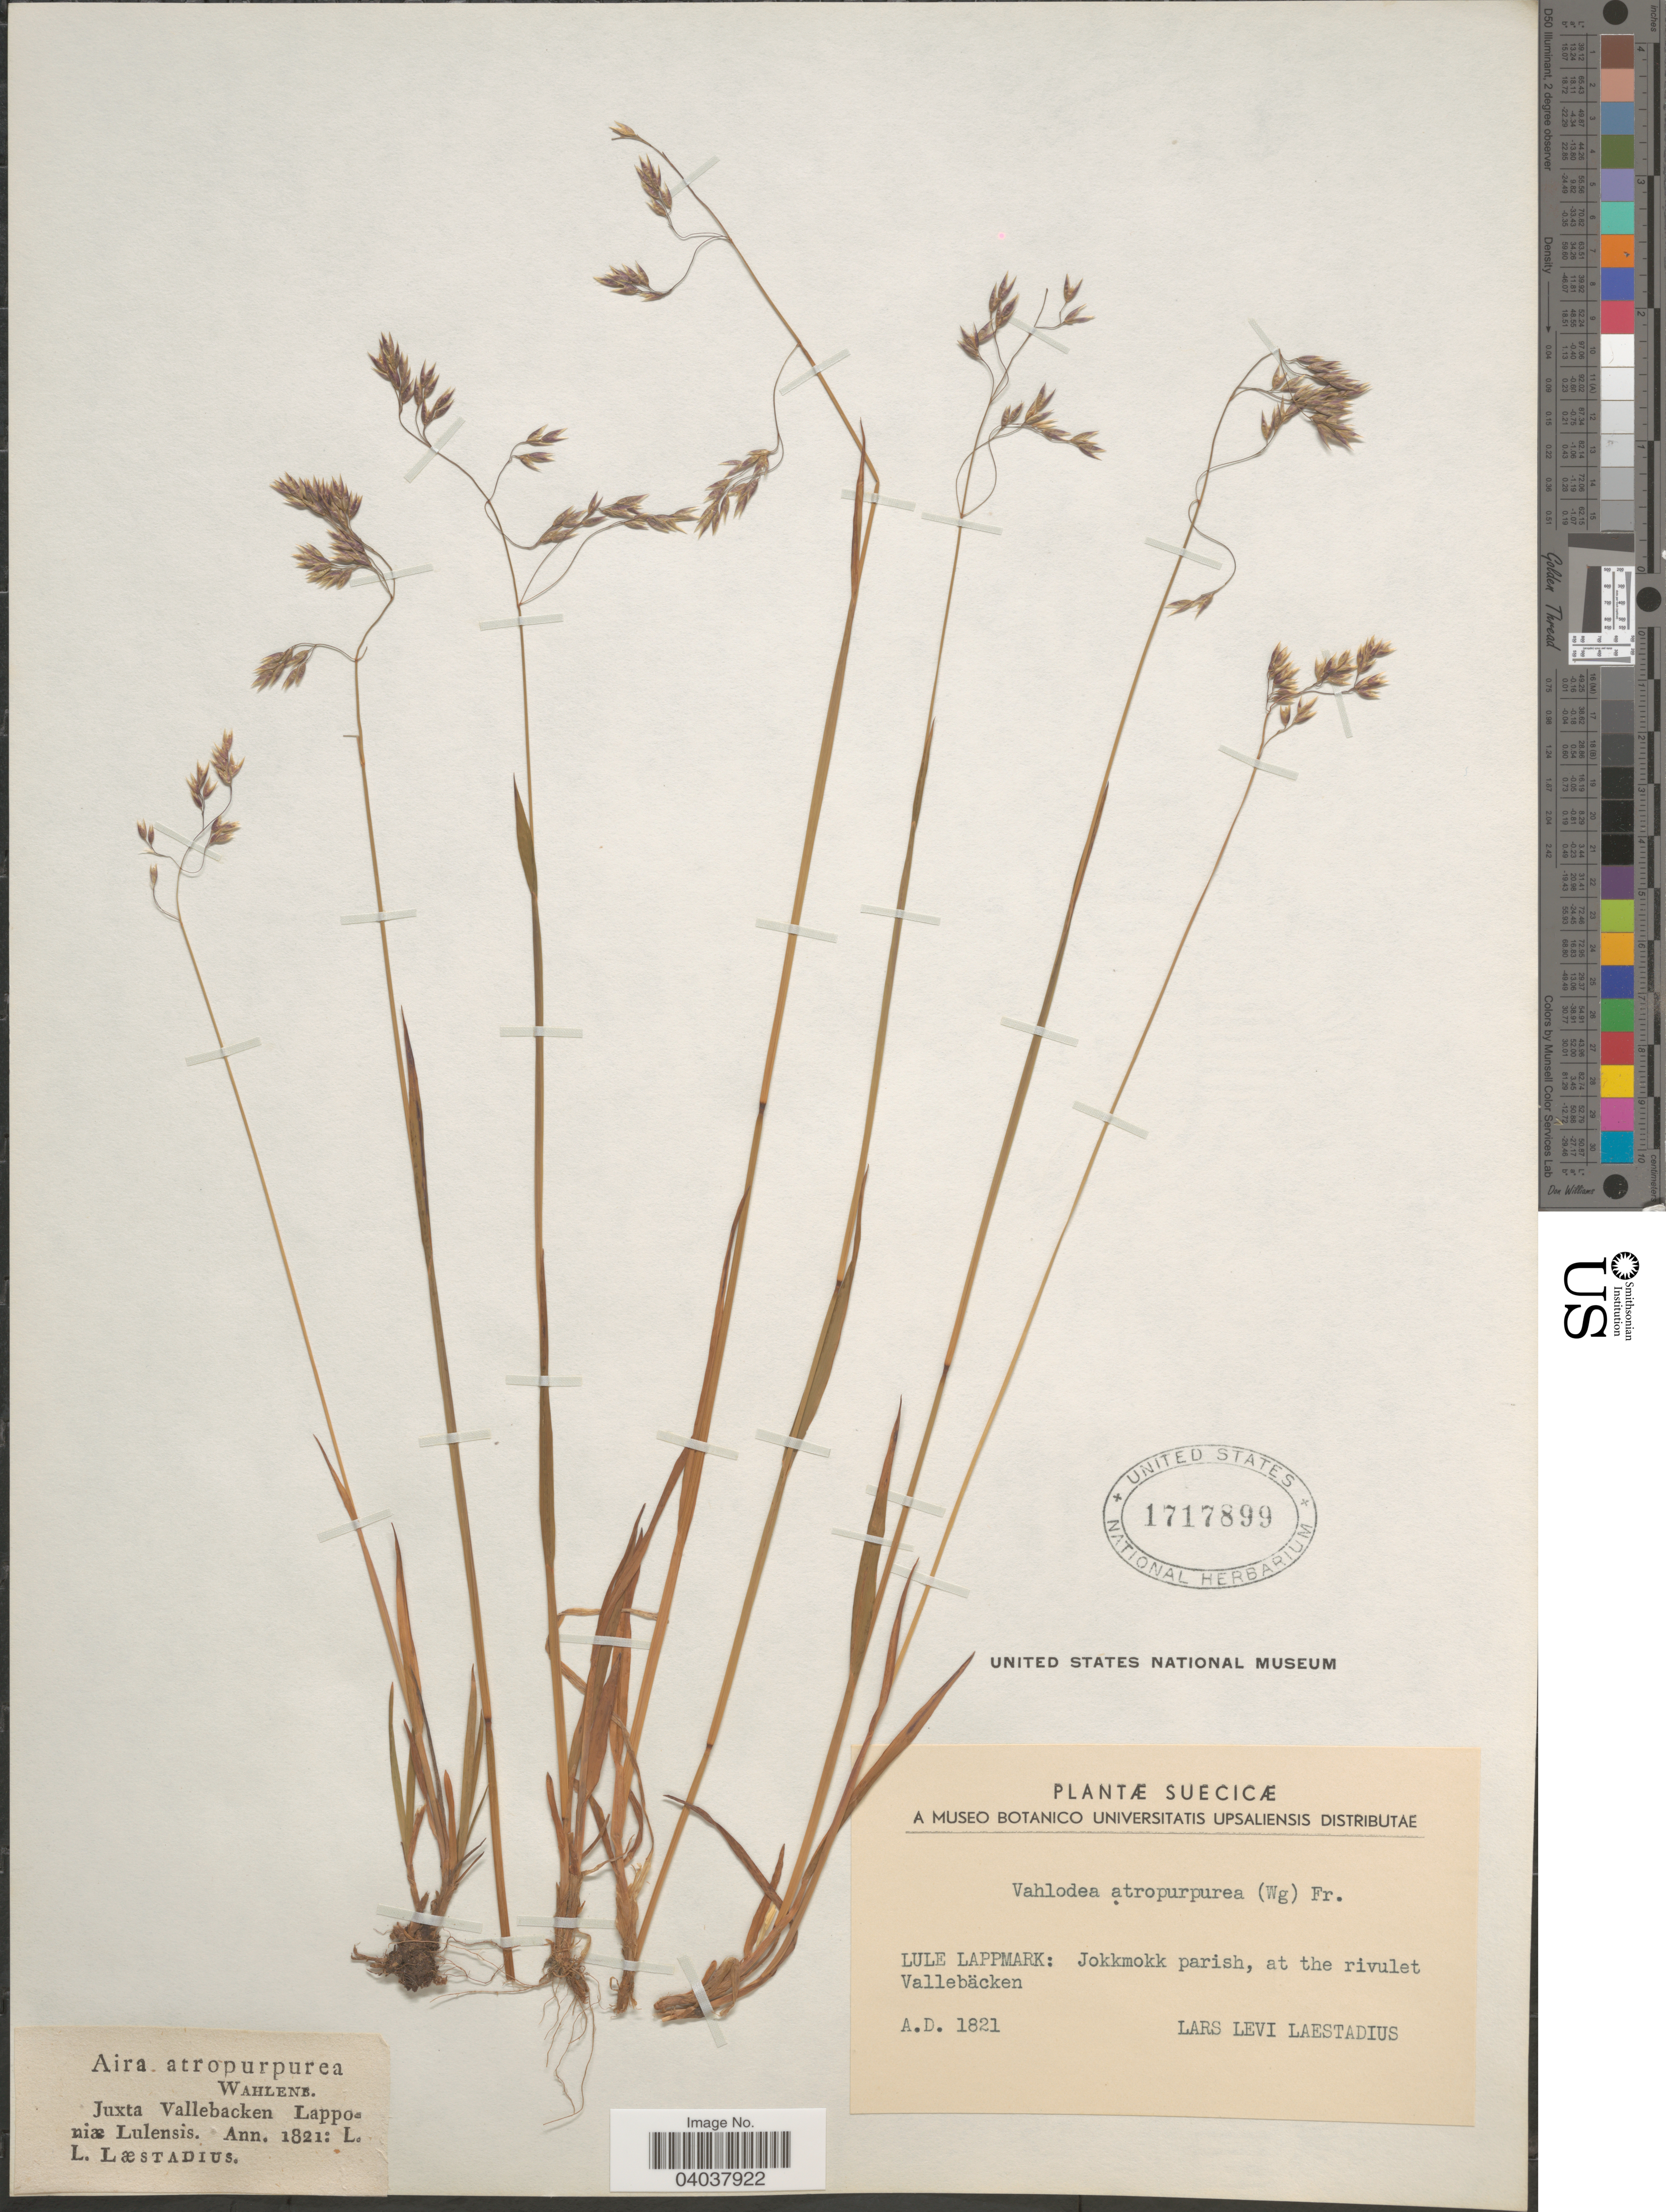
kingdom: Plantae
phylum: Tracheophyta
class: Liliopsida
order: Poales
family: Poaceae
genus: Vahlodea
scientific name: Vahlodea atropurpurea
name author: (Wahlenb.) Fr. ex Hartm.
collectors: L. L. Laestadius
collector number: AD 1821 ?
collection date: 1821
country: Sweden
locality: Suecicæ. Lule Lappmark: Jokkmokk parish, at the rivulet Vallebäcken. Juxta Vallebacken Lapponiæ Lulensis.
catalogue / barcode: US 1717899